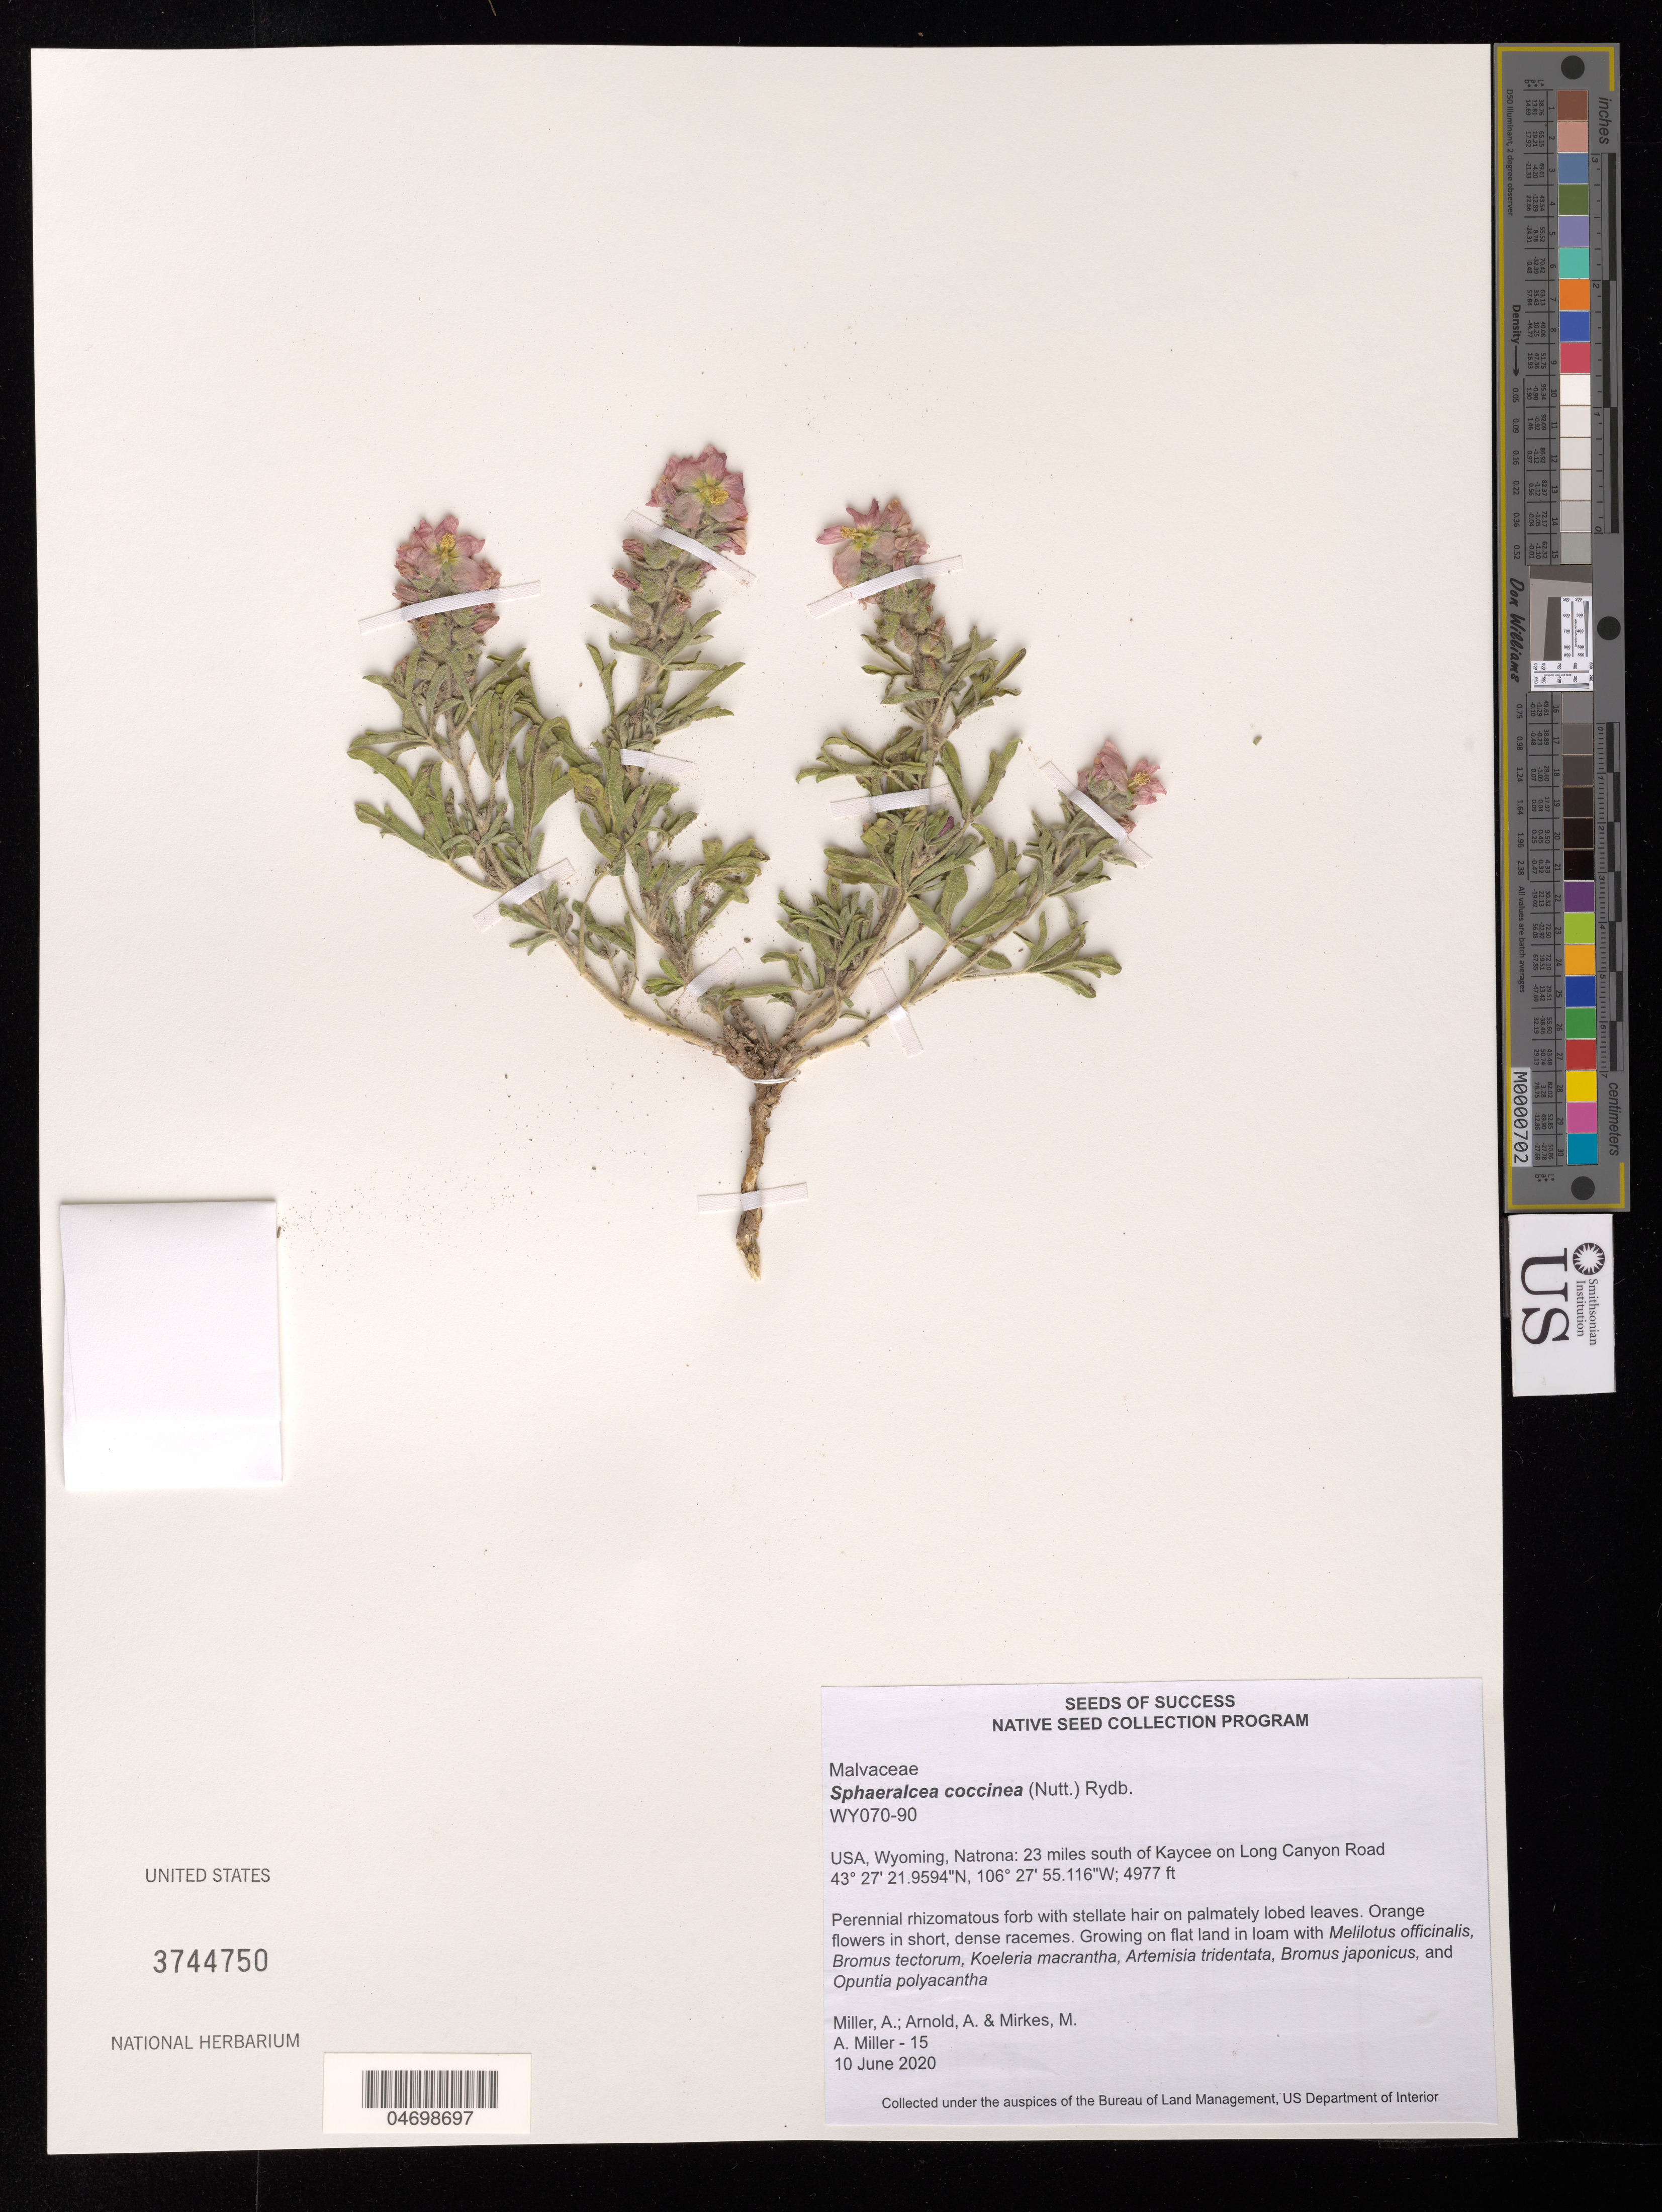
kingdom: Plantae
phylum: Tracheophyta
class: Magnoliopsida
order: Malvales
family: Malvaceae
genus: Sphaeralcea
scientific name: Sphaeralcea coccinea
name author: (Nutt.) Rydb.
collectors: A. Miller, A. Arnold & M. Mirkes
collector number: WY070-90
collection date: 2020-06-10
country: United States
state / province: Wyoming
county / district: Natrona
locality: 23 mi. S of Kaycee on Long Canyon Road.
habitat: Flat land, loam soil. With Bromus tectorum, Artemisia tridentata, Opuntia polyacantha, etc.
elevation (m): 1517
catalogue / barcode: US 3744750